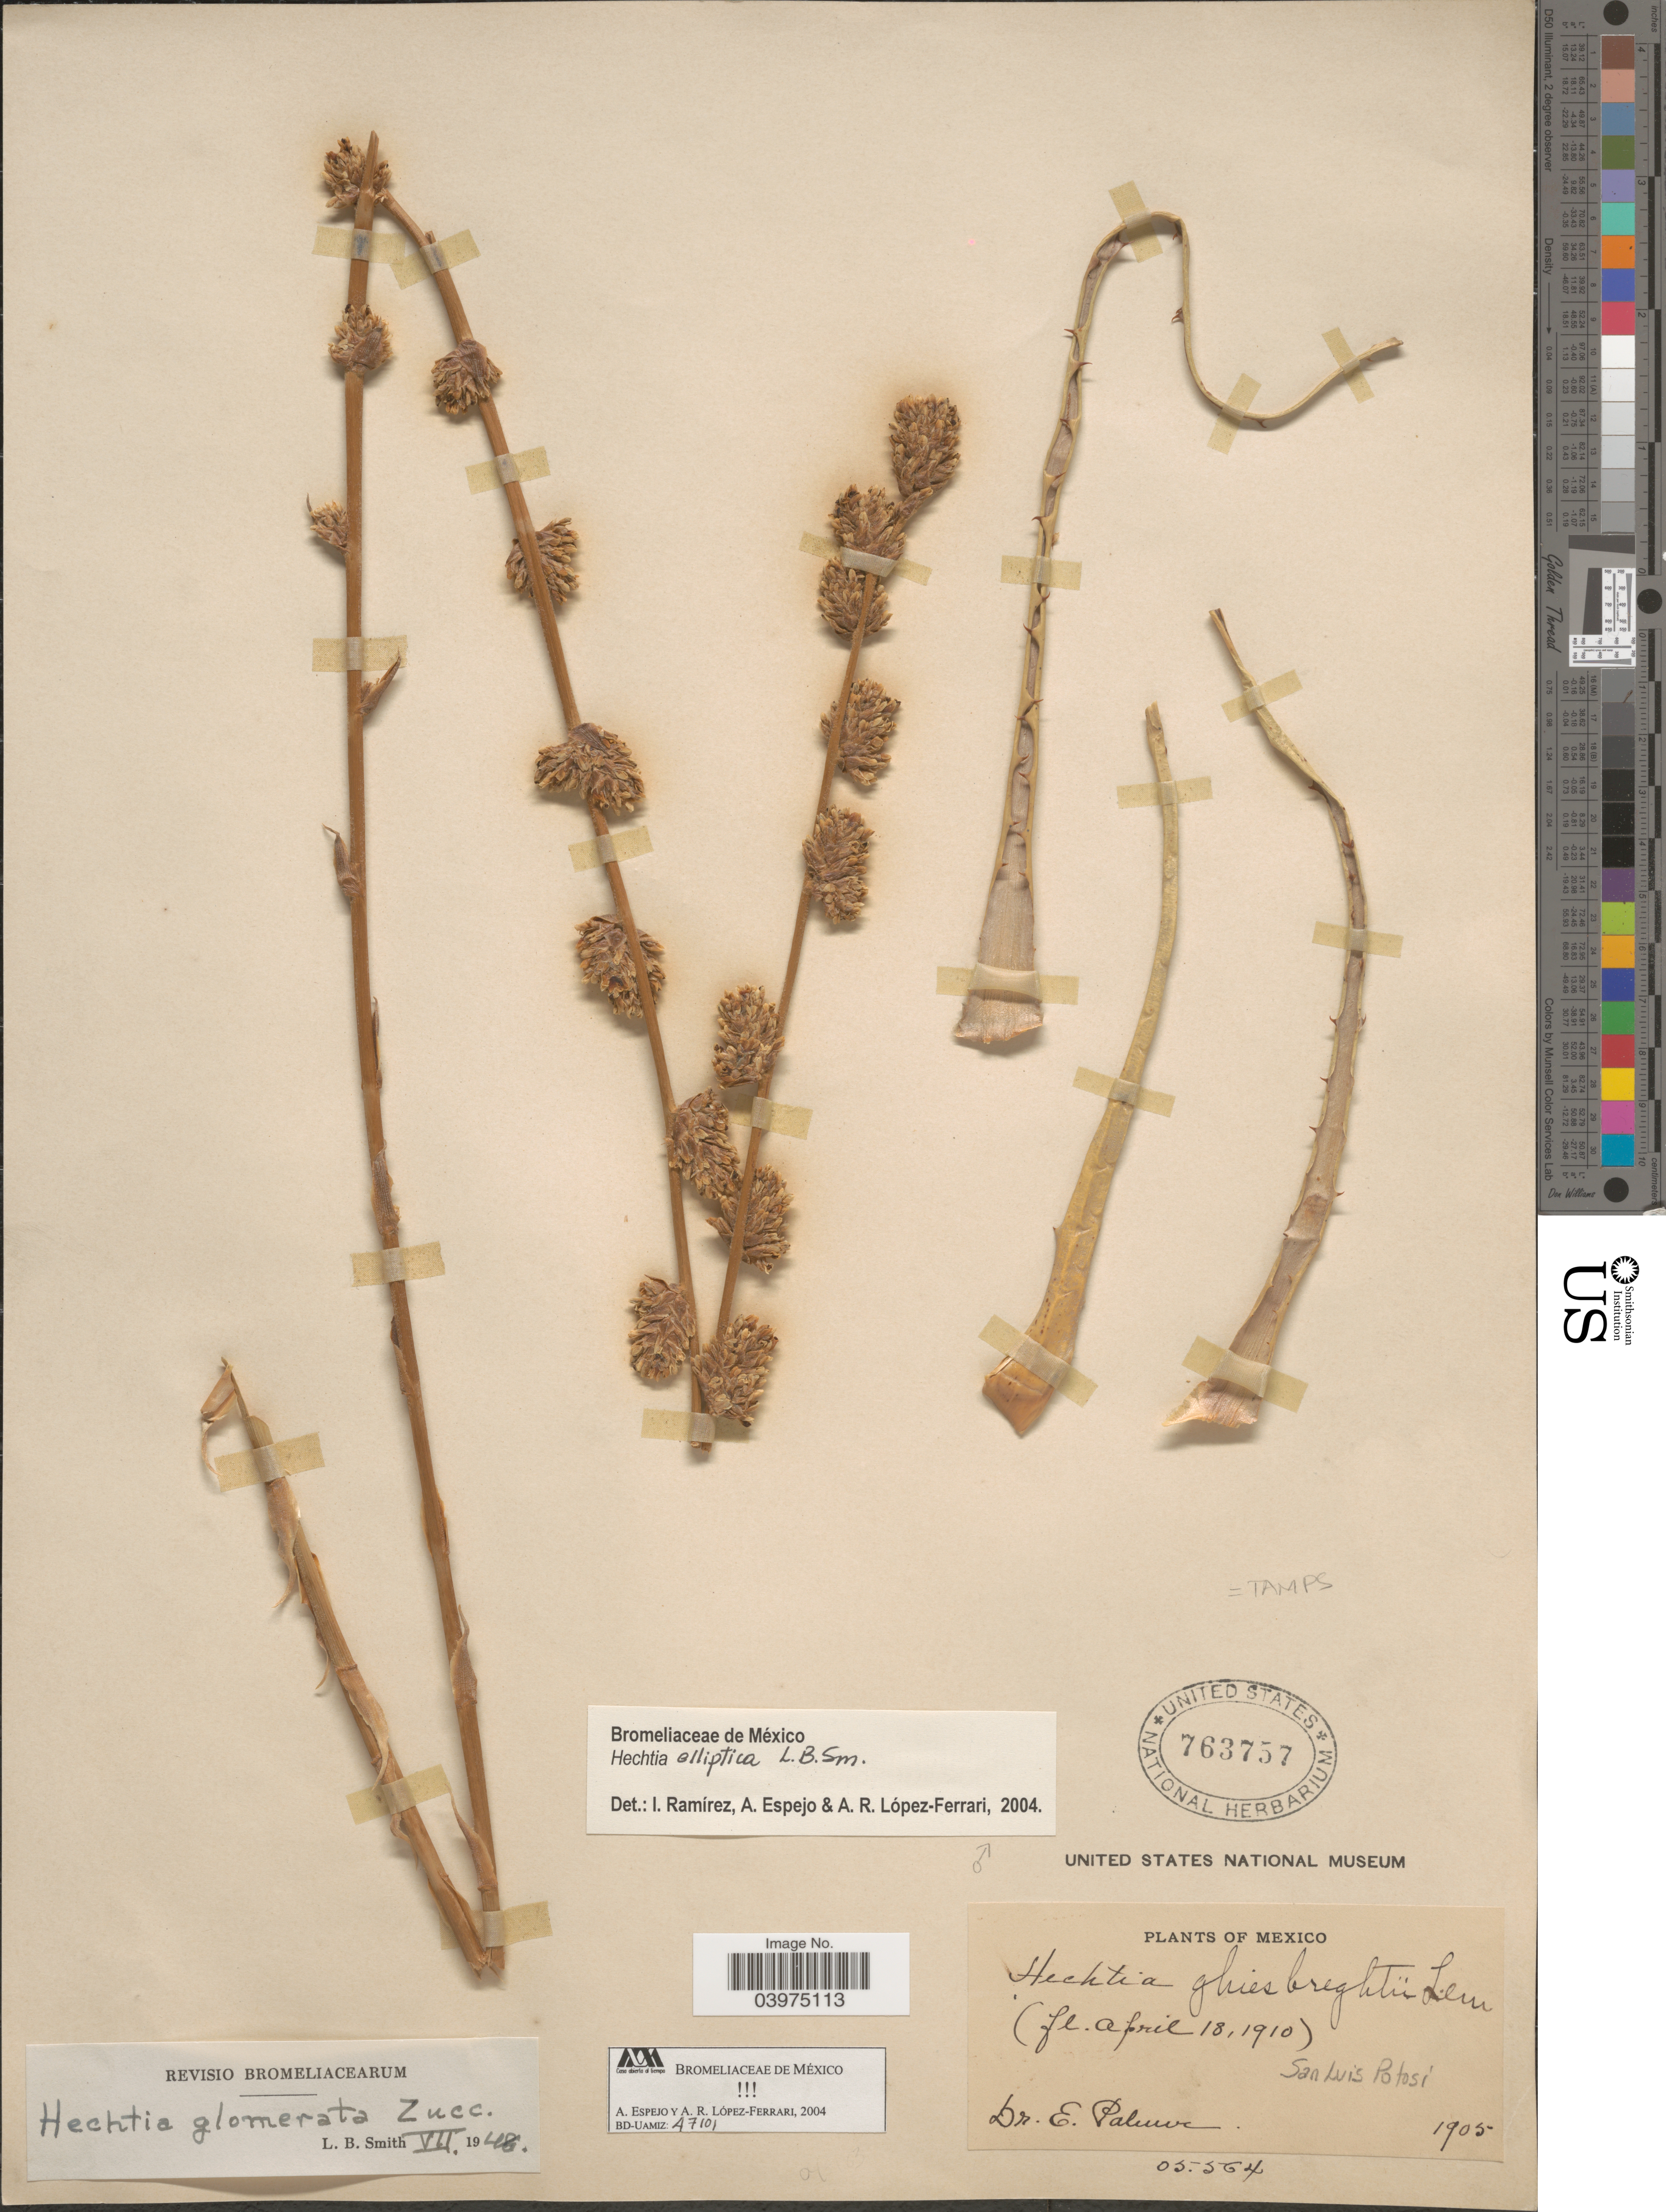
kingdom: Plantae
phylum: Tracheophyta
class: Liliopsida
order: Poales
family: Bromeliaceae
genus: Hechtia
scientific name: Hechtia elliptica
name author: L.B. Sm.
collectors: E. Palmer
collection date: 1905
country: Mexico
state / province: San Luis Potosí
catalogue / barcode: US 763757